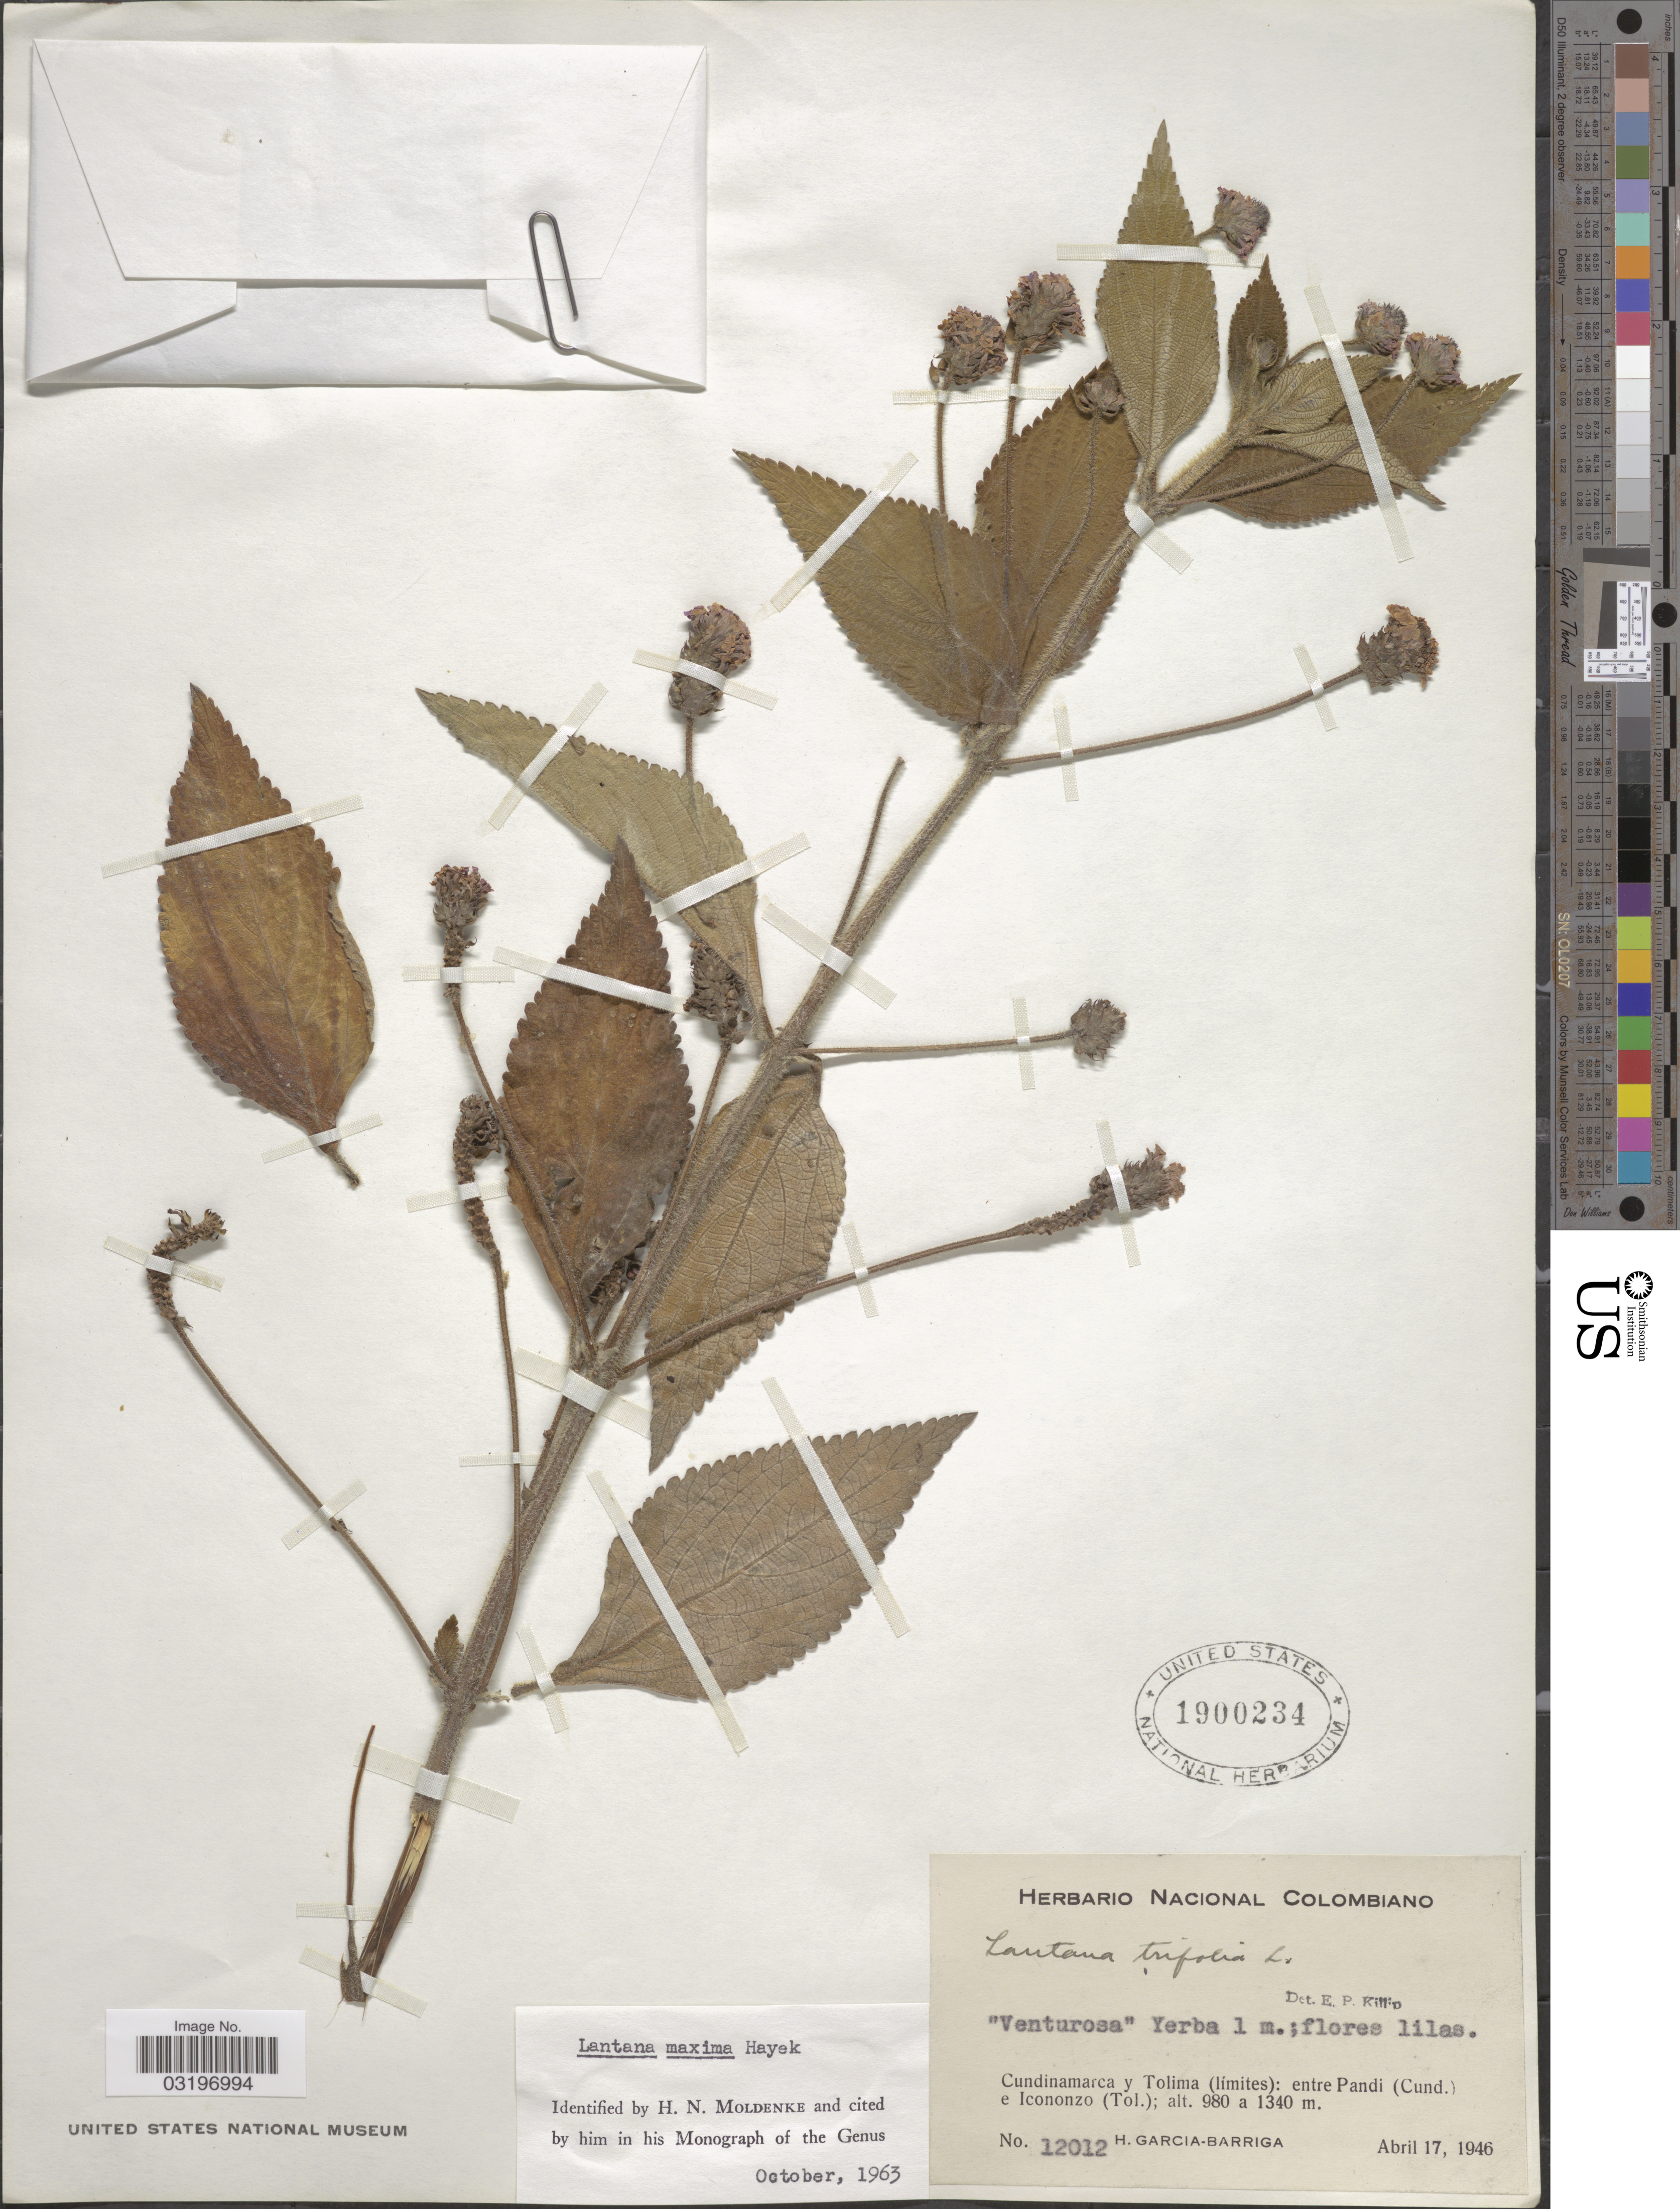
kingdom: Plantae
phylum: Tracheophyta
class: Magnoliopsida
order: Lamiales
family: Verbenaceae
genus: Lantana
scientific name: Lantana maxima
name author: Hayek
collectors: H. García Barriga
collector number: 12012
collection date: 1946-04-17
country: Colombia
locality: Cundinamarca y Tolima (límites): entre Pandi (Cund.) e Icononzo (Tol.).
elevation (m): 980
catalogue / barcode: US 1900234